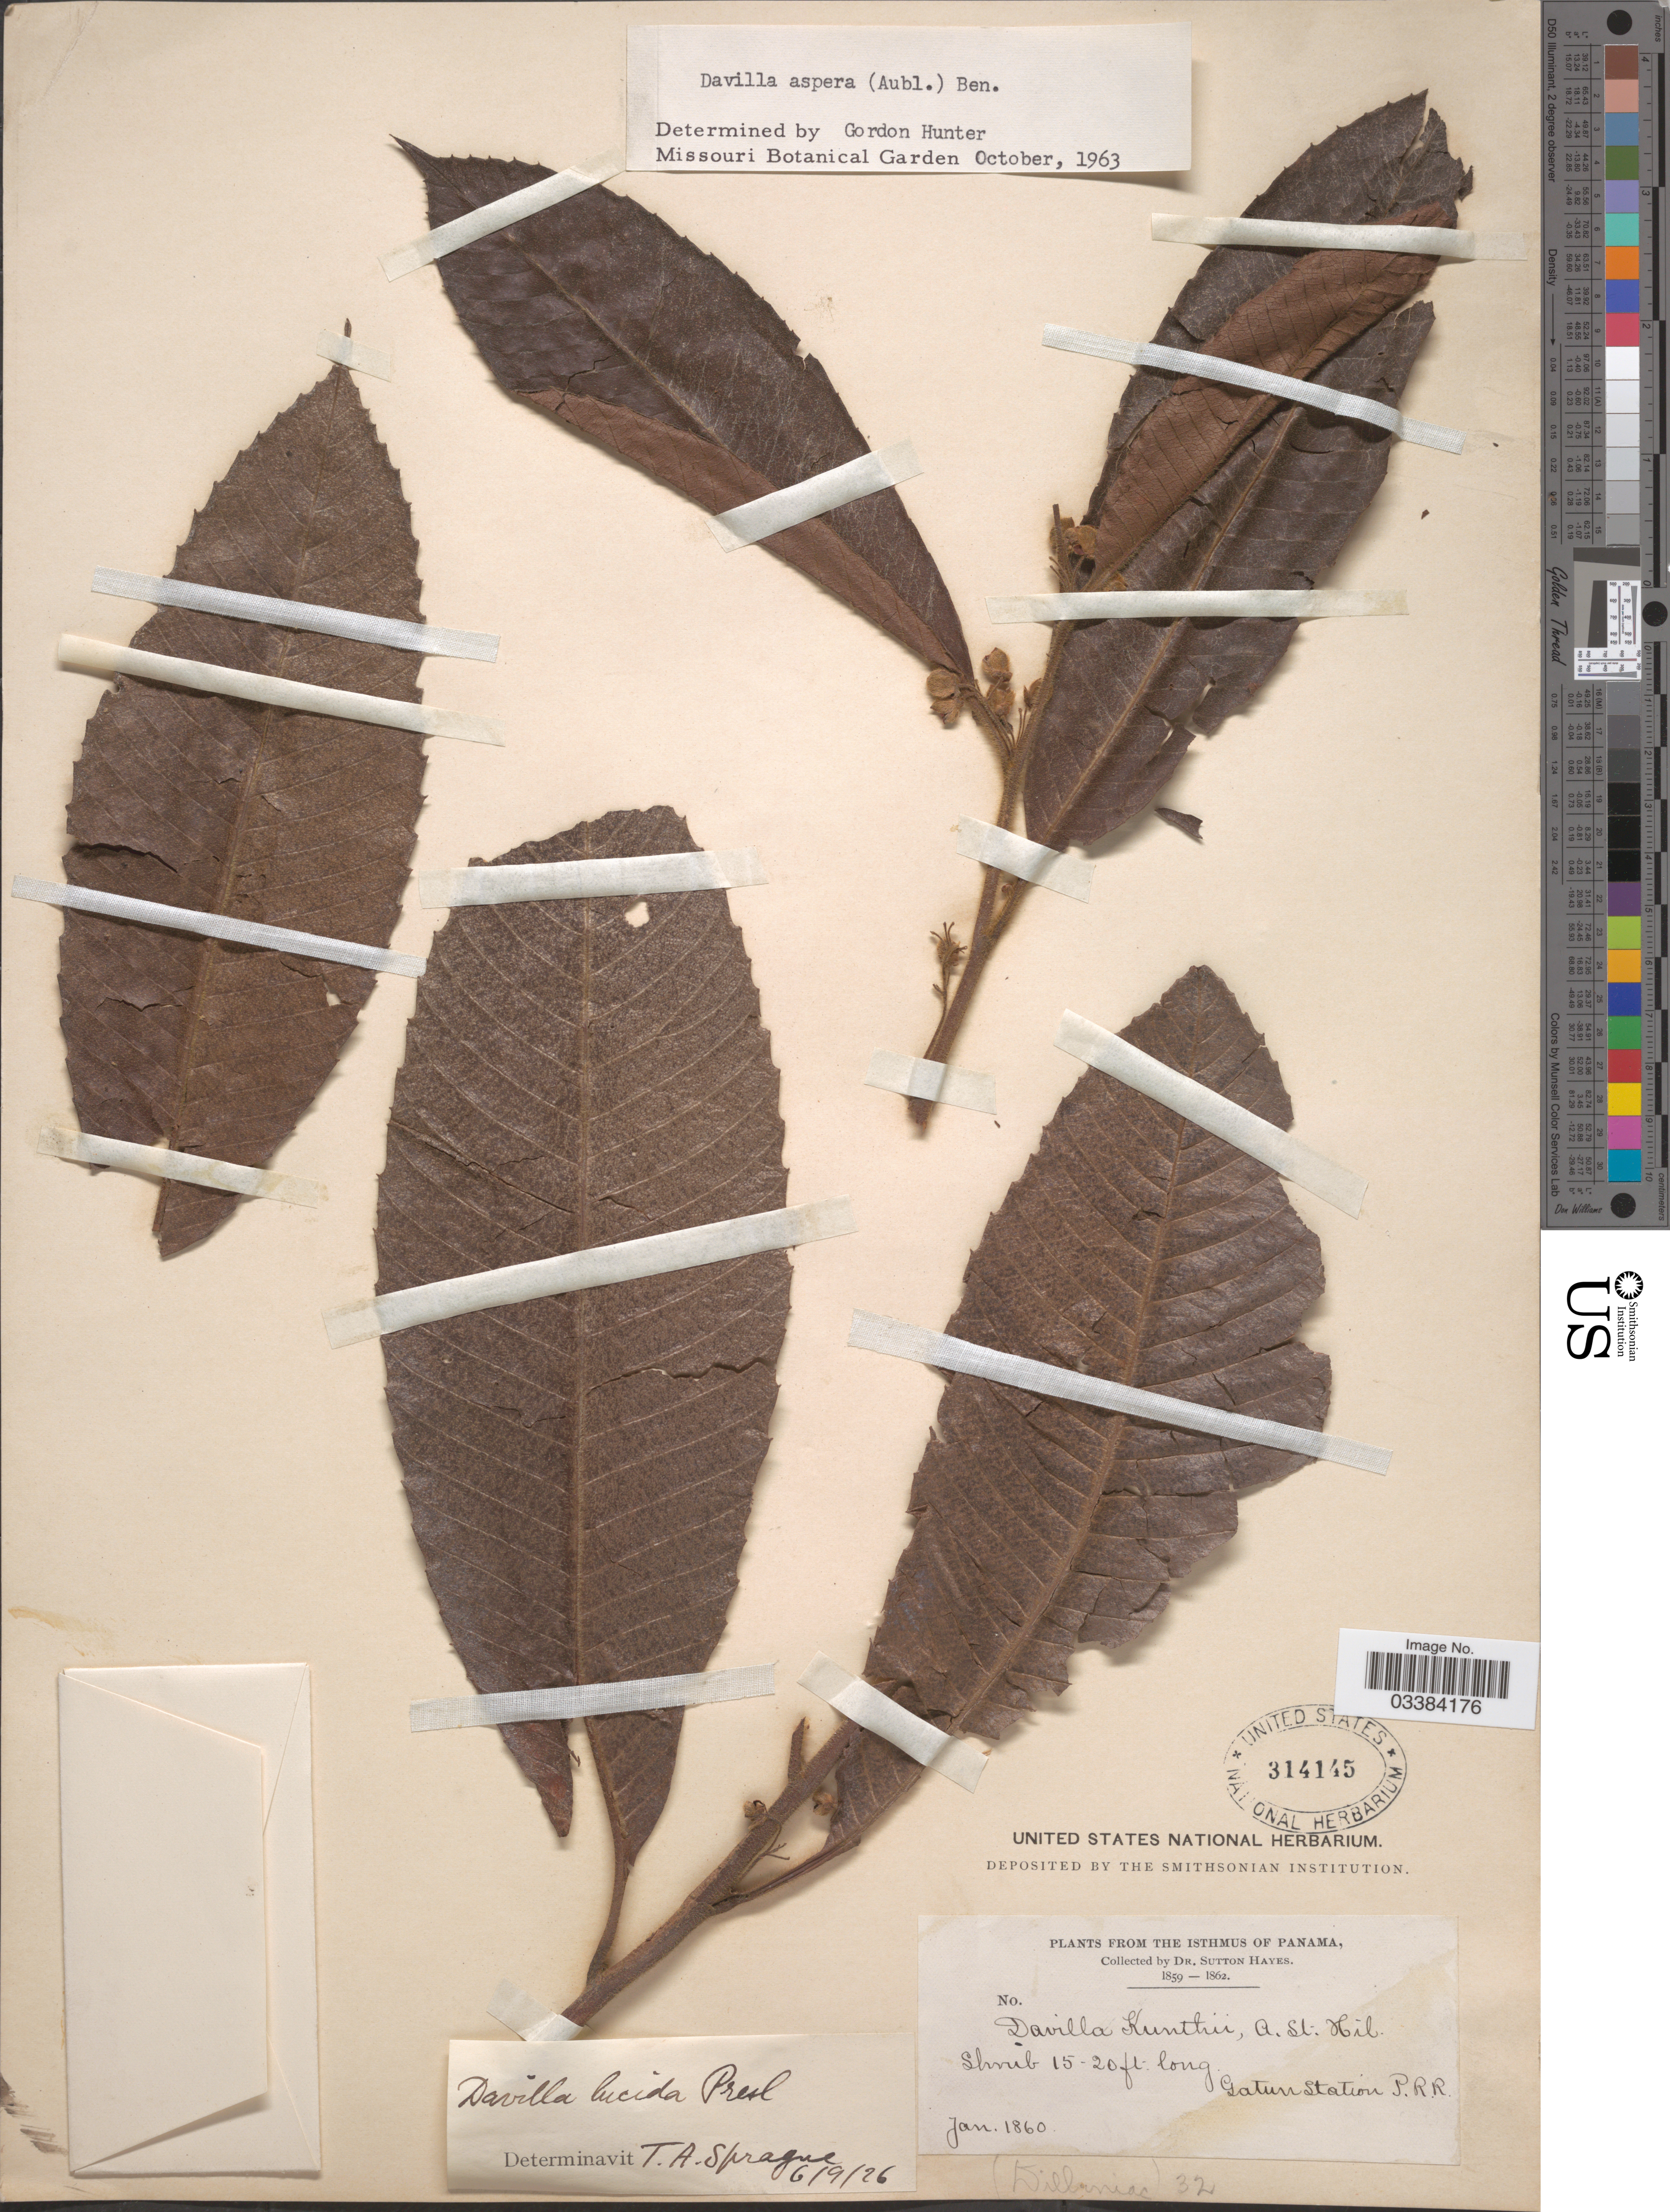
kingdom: Plantae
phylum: Tracheophyta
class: Magnoliopsida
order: Dilleniales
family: Dilleniaceae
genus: Davilla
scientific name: Davilla kunthii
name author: A. St.-Hil.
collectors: S. Hayes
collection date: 1860-01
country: Panama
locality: The Isthmus of Panama. Gatun Station P.R.R.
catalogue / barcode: US 314145